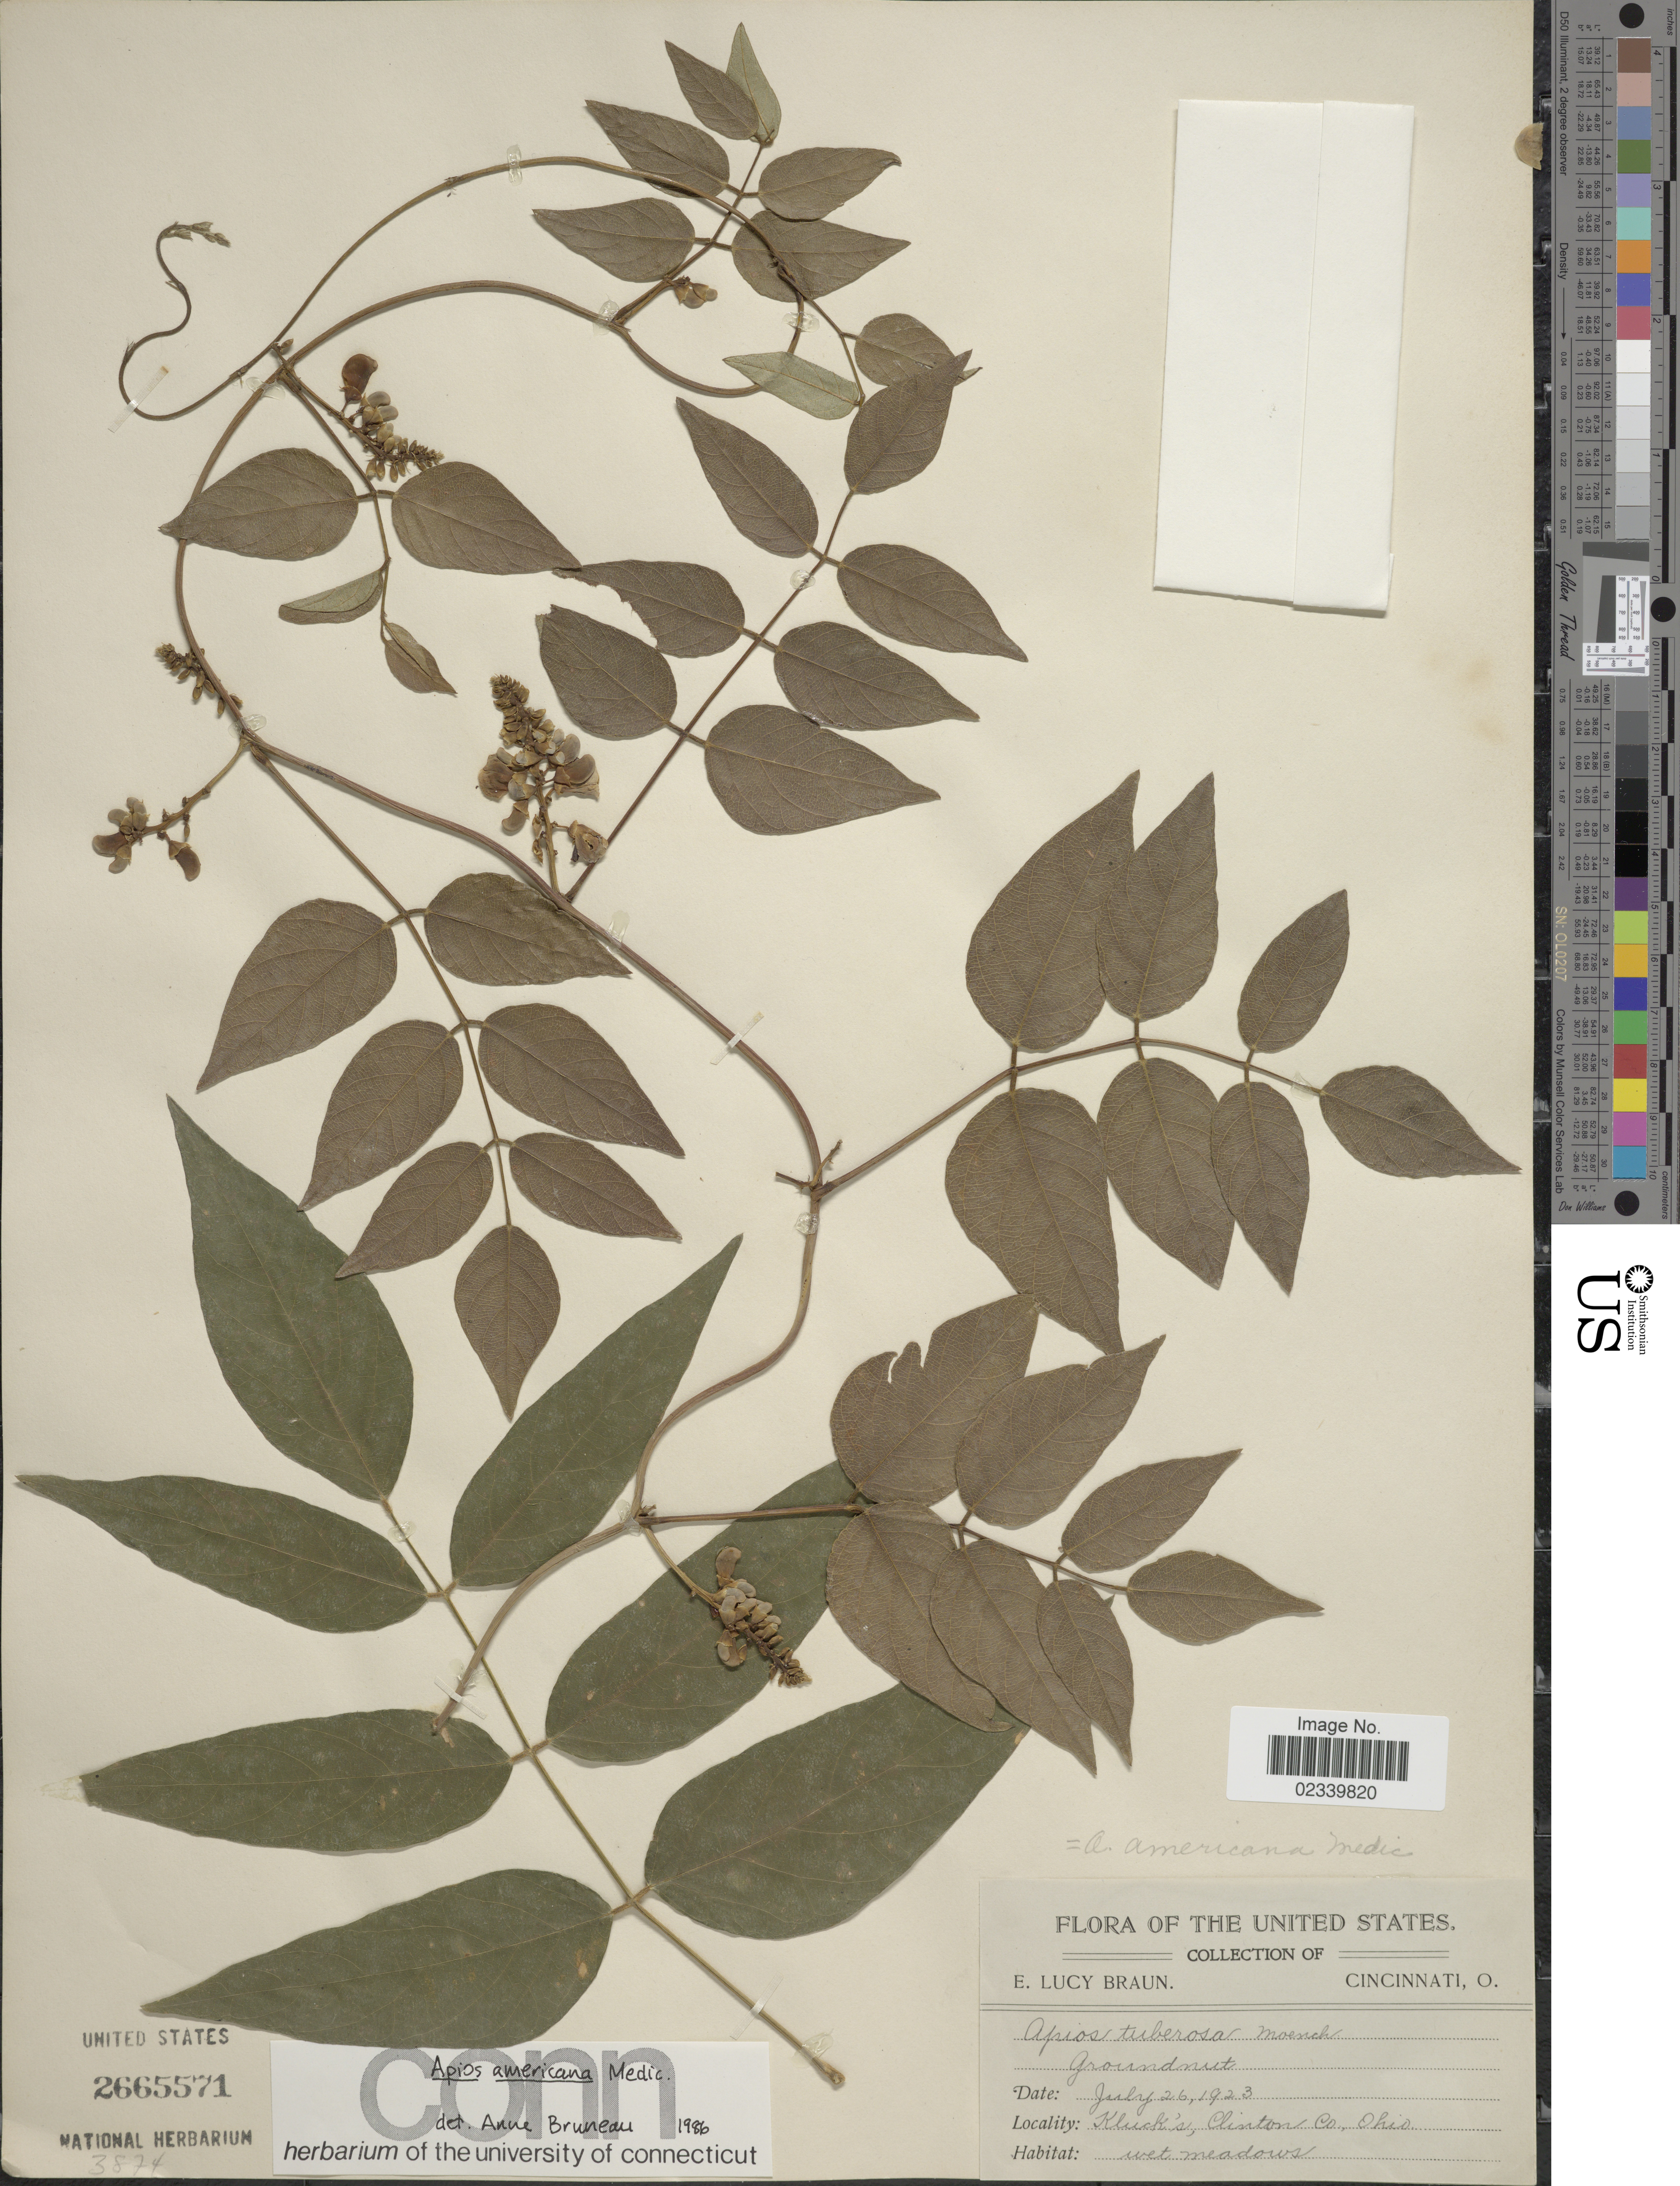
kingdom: Plantae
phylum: Tracheophyta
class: Magnoliopsida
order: Fabales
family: Fabaceae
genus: Apios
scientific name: Apios americana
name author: Medik.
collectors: E. L. Braun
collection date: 1923-07-26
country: United States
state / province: Ohio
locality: Kluck's, Clinton Co, Ohio.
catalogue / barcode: US 2665571